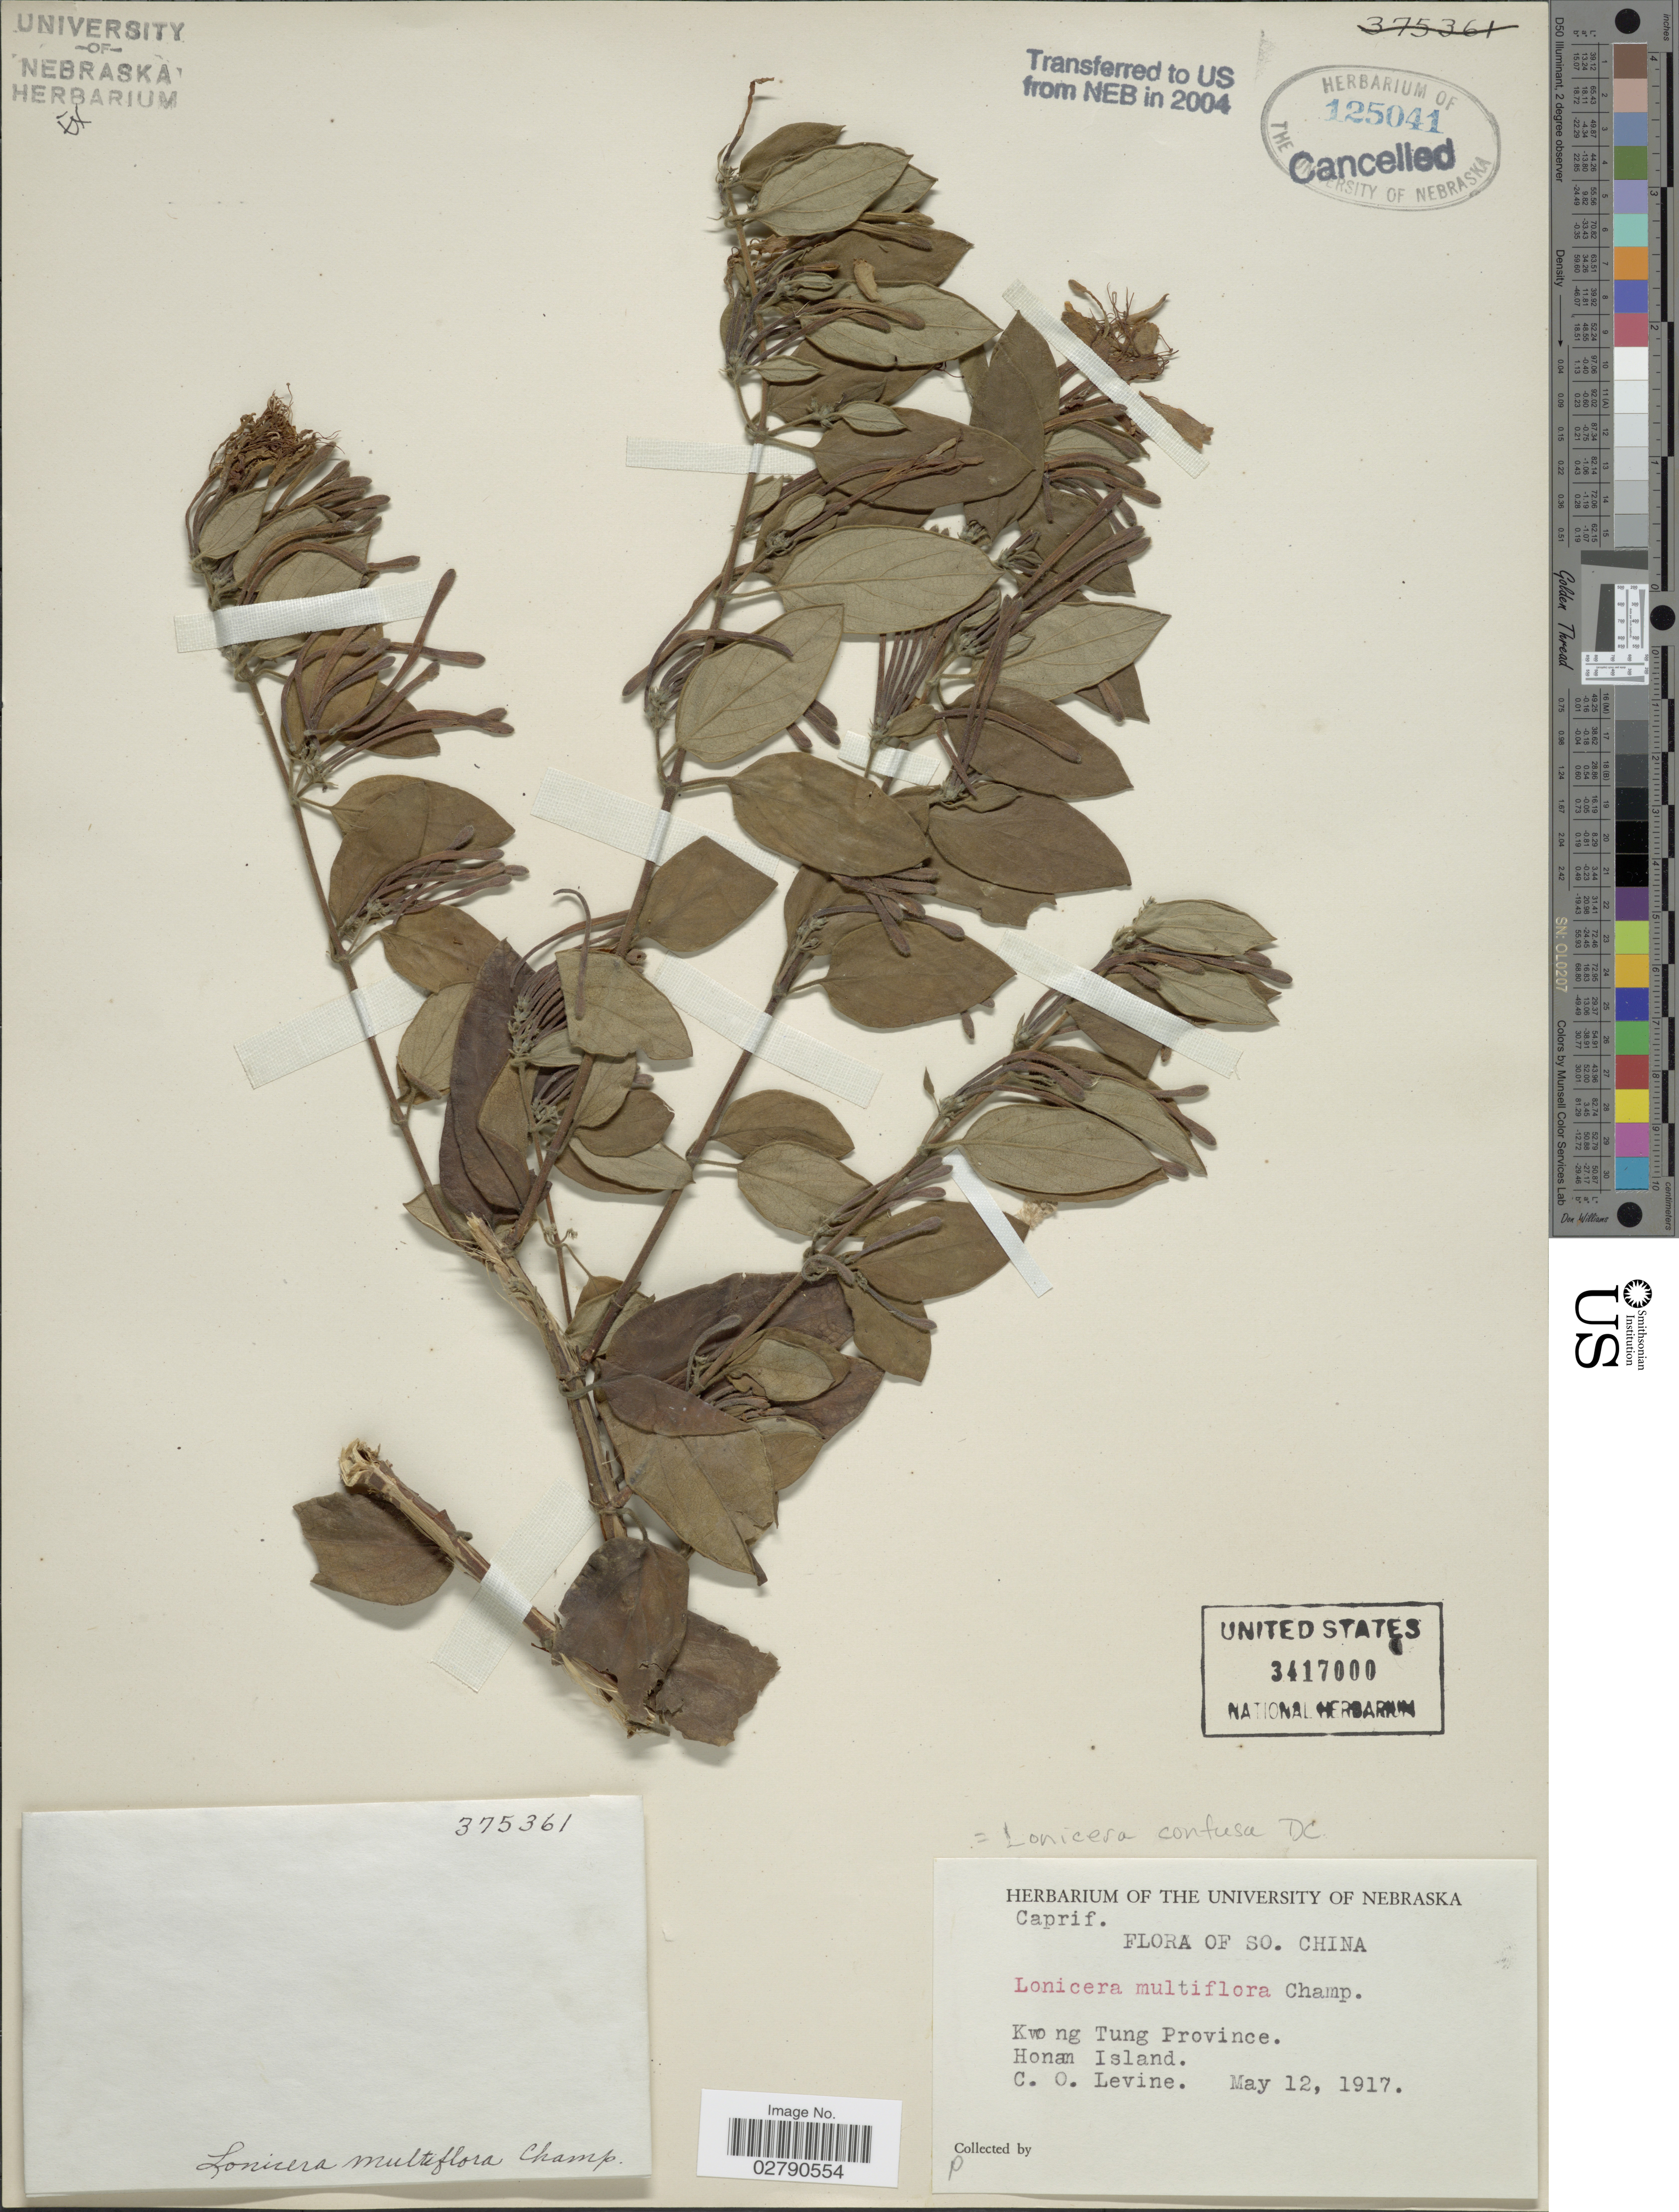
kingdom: Plantae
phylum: Tracheophyta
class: Magnoliopsida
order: Dipsacales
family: Caprifoliaceae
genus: Lonicera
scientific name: Lonicera confusa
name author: DC.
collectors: C. O. Levine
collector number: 375361?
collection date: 1917-05-12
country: China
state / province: Henan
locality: SO. China. Kwong Tung Province. Honan Island.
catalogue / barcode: US 3417000